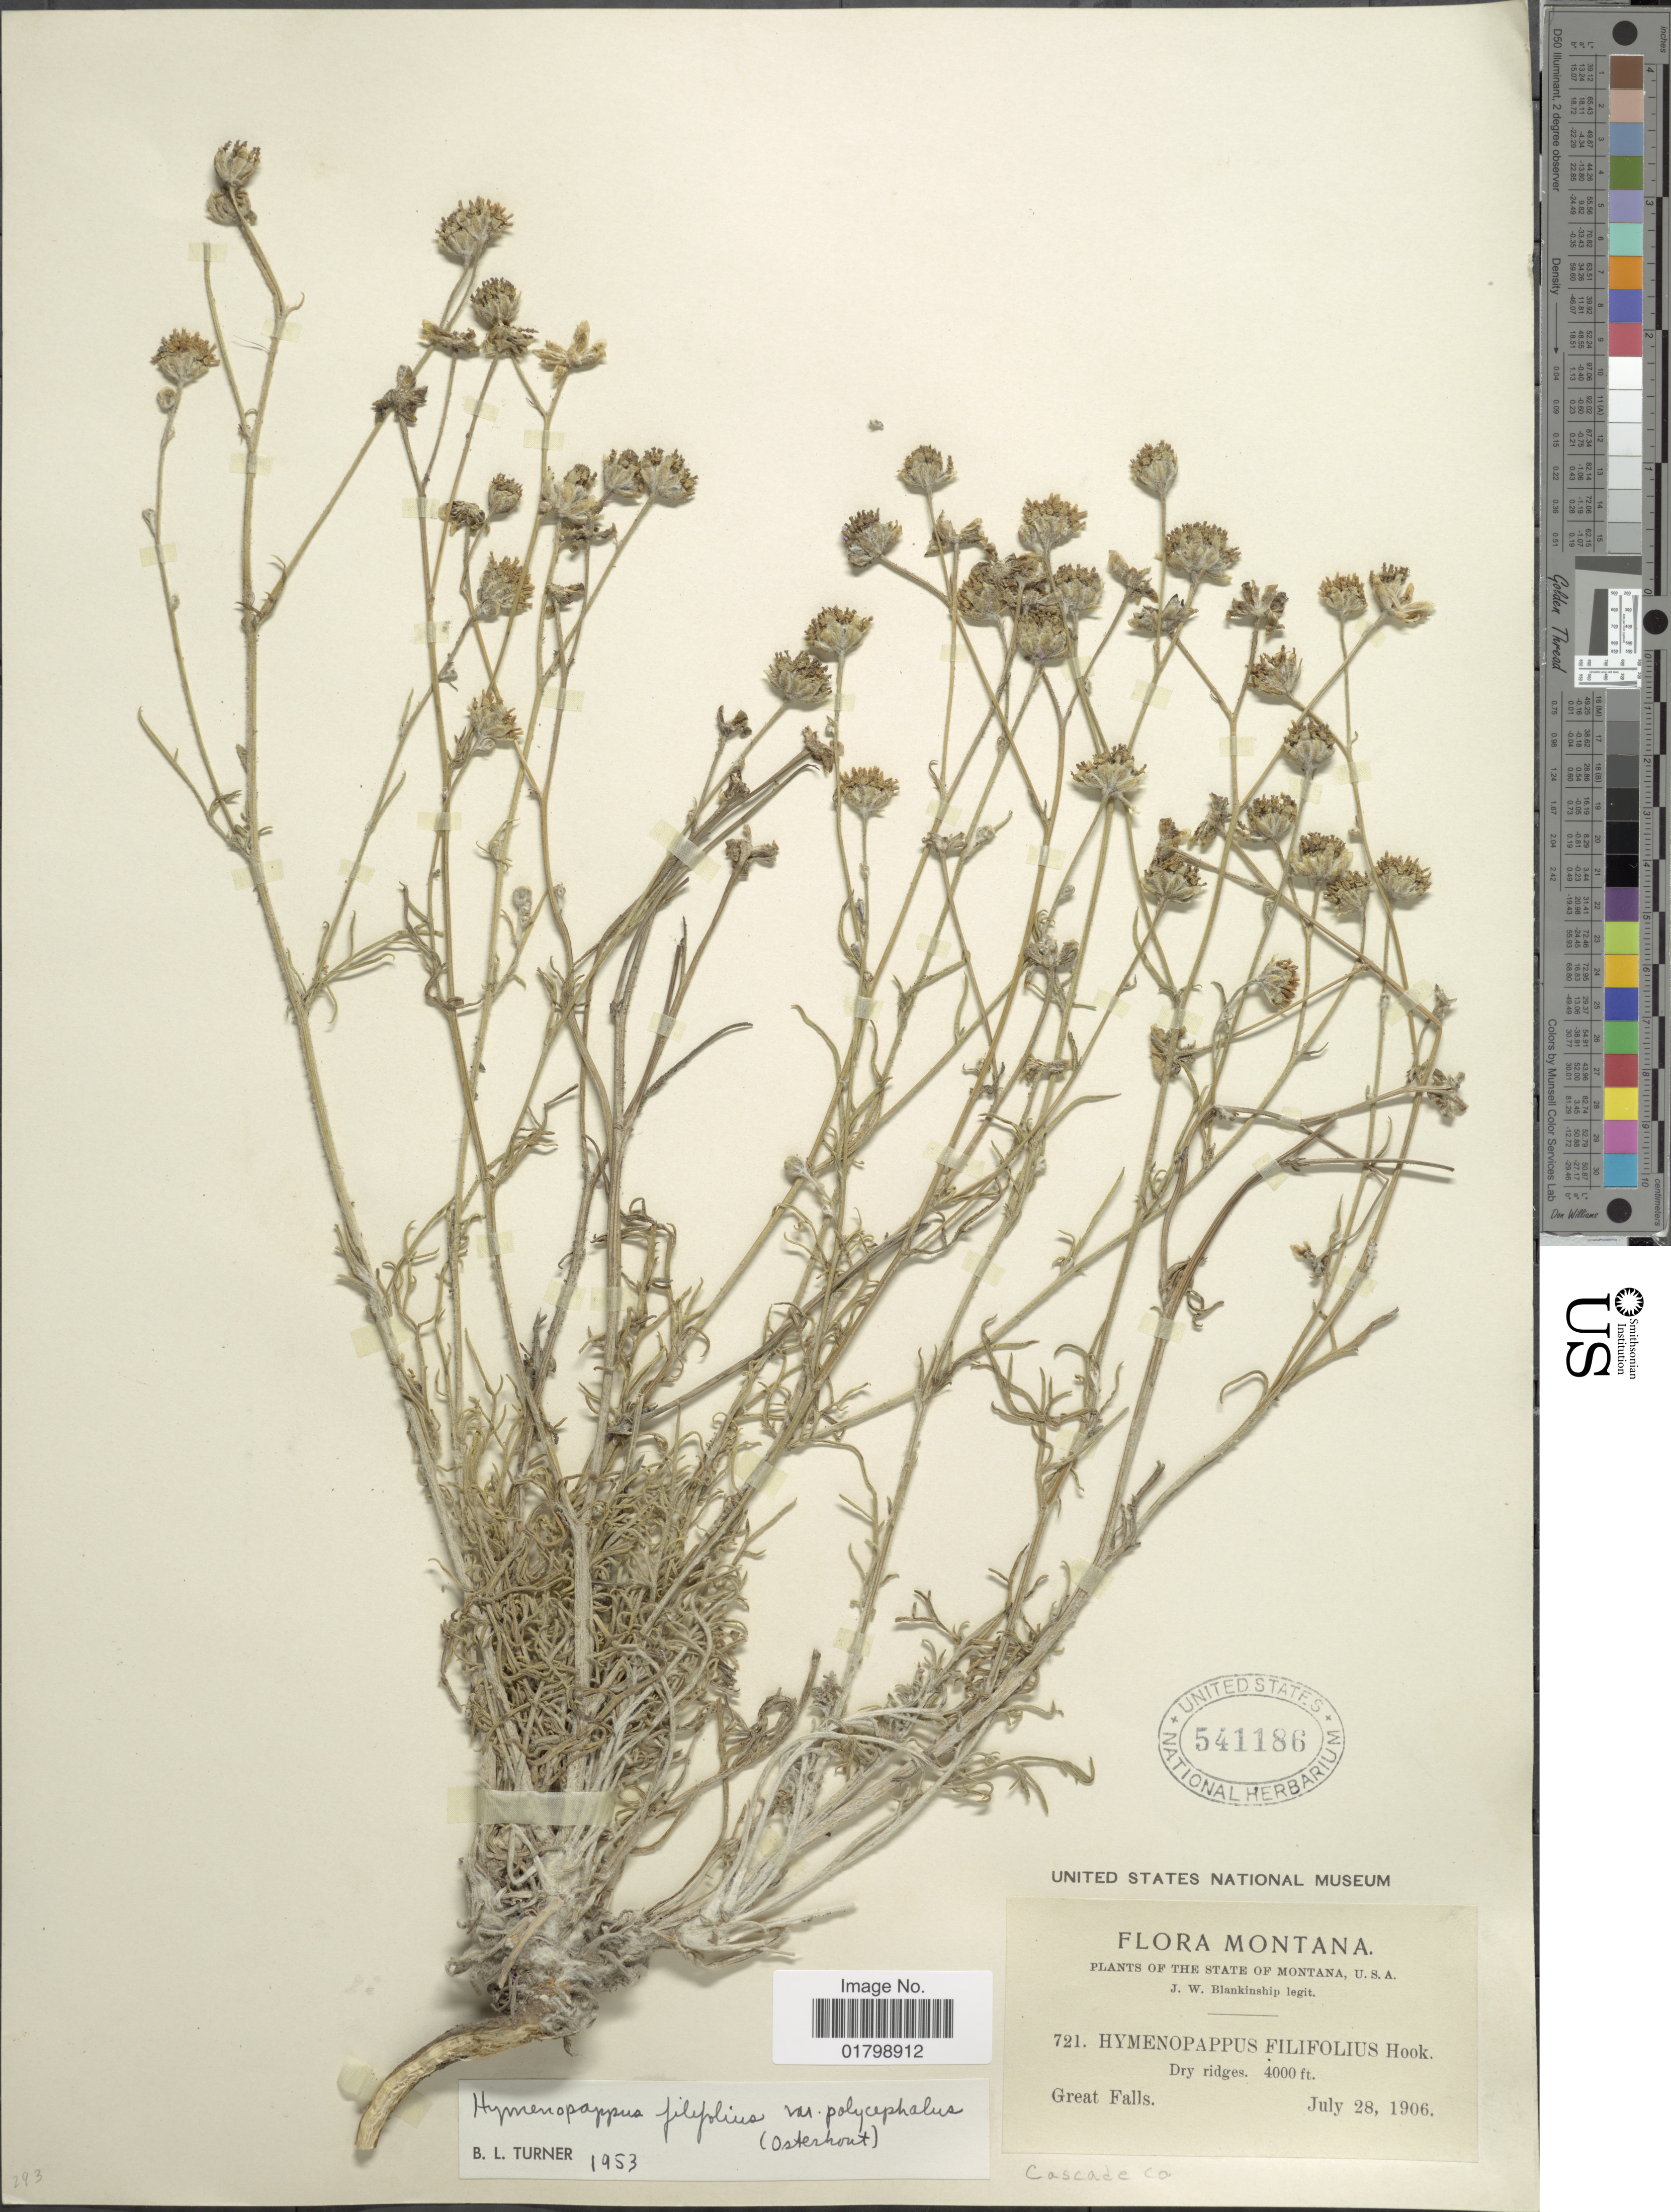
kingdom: Plantae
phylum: Tracheophyta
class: Magnoliopsida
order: Asterales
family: Asteraceae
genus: Hymenopappus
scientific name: Hymenopappus filifolius var. polycephalus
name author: (Osterh.) B.L. Turner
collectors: J. W. Blankinship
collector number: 721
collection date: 1906-07-28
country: United States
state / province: Montana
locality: Great Falls, Cascade Co.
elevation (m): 1219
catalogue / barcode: US 541186